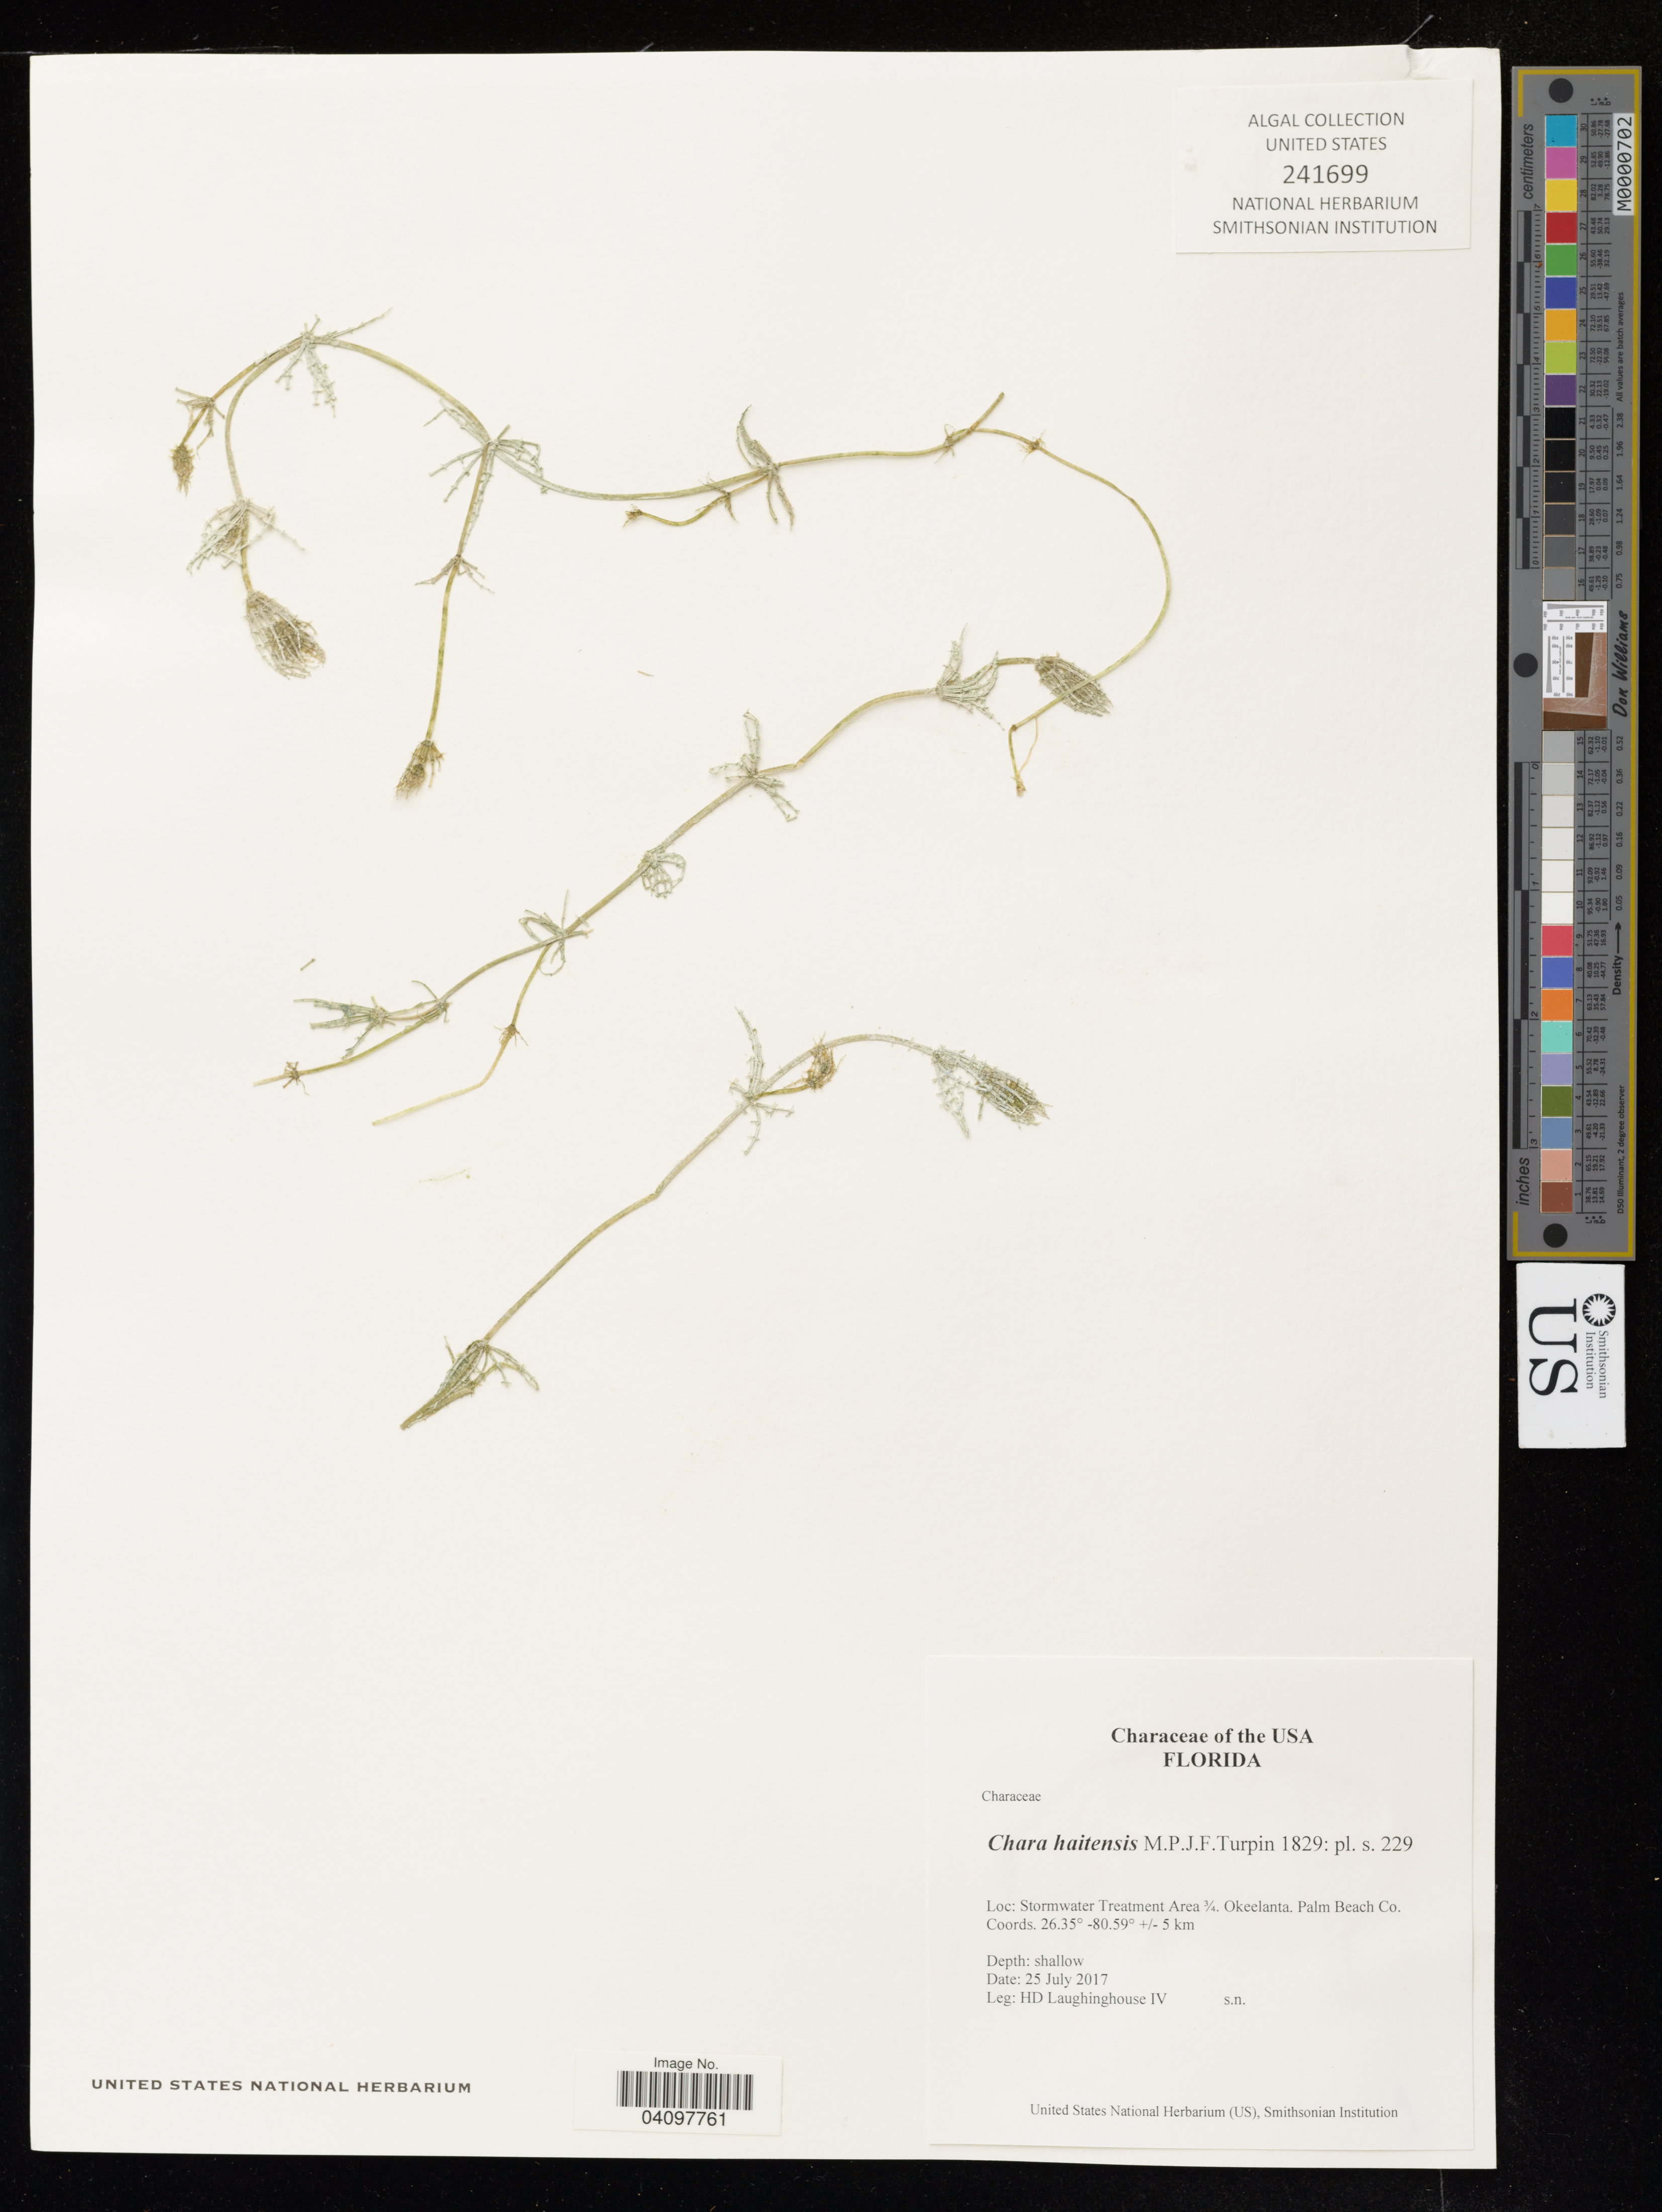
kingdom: Plantae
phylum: Charophyta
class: Charophyceae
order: Charales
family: Characeae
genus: Chara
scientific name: Chara haitensis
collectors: H. Laughinghouse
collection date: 2017-07-25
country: United States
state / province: Florida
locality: Stormwater Treatment Area 3/4. Okeelanta. Palm Beack Co.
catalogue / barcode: US 241699